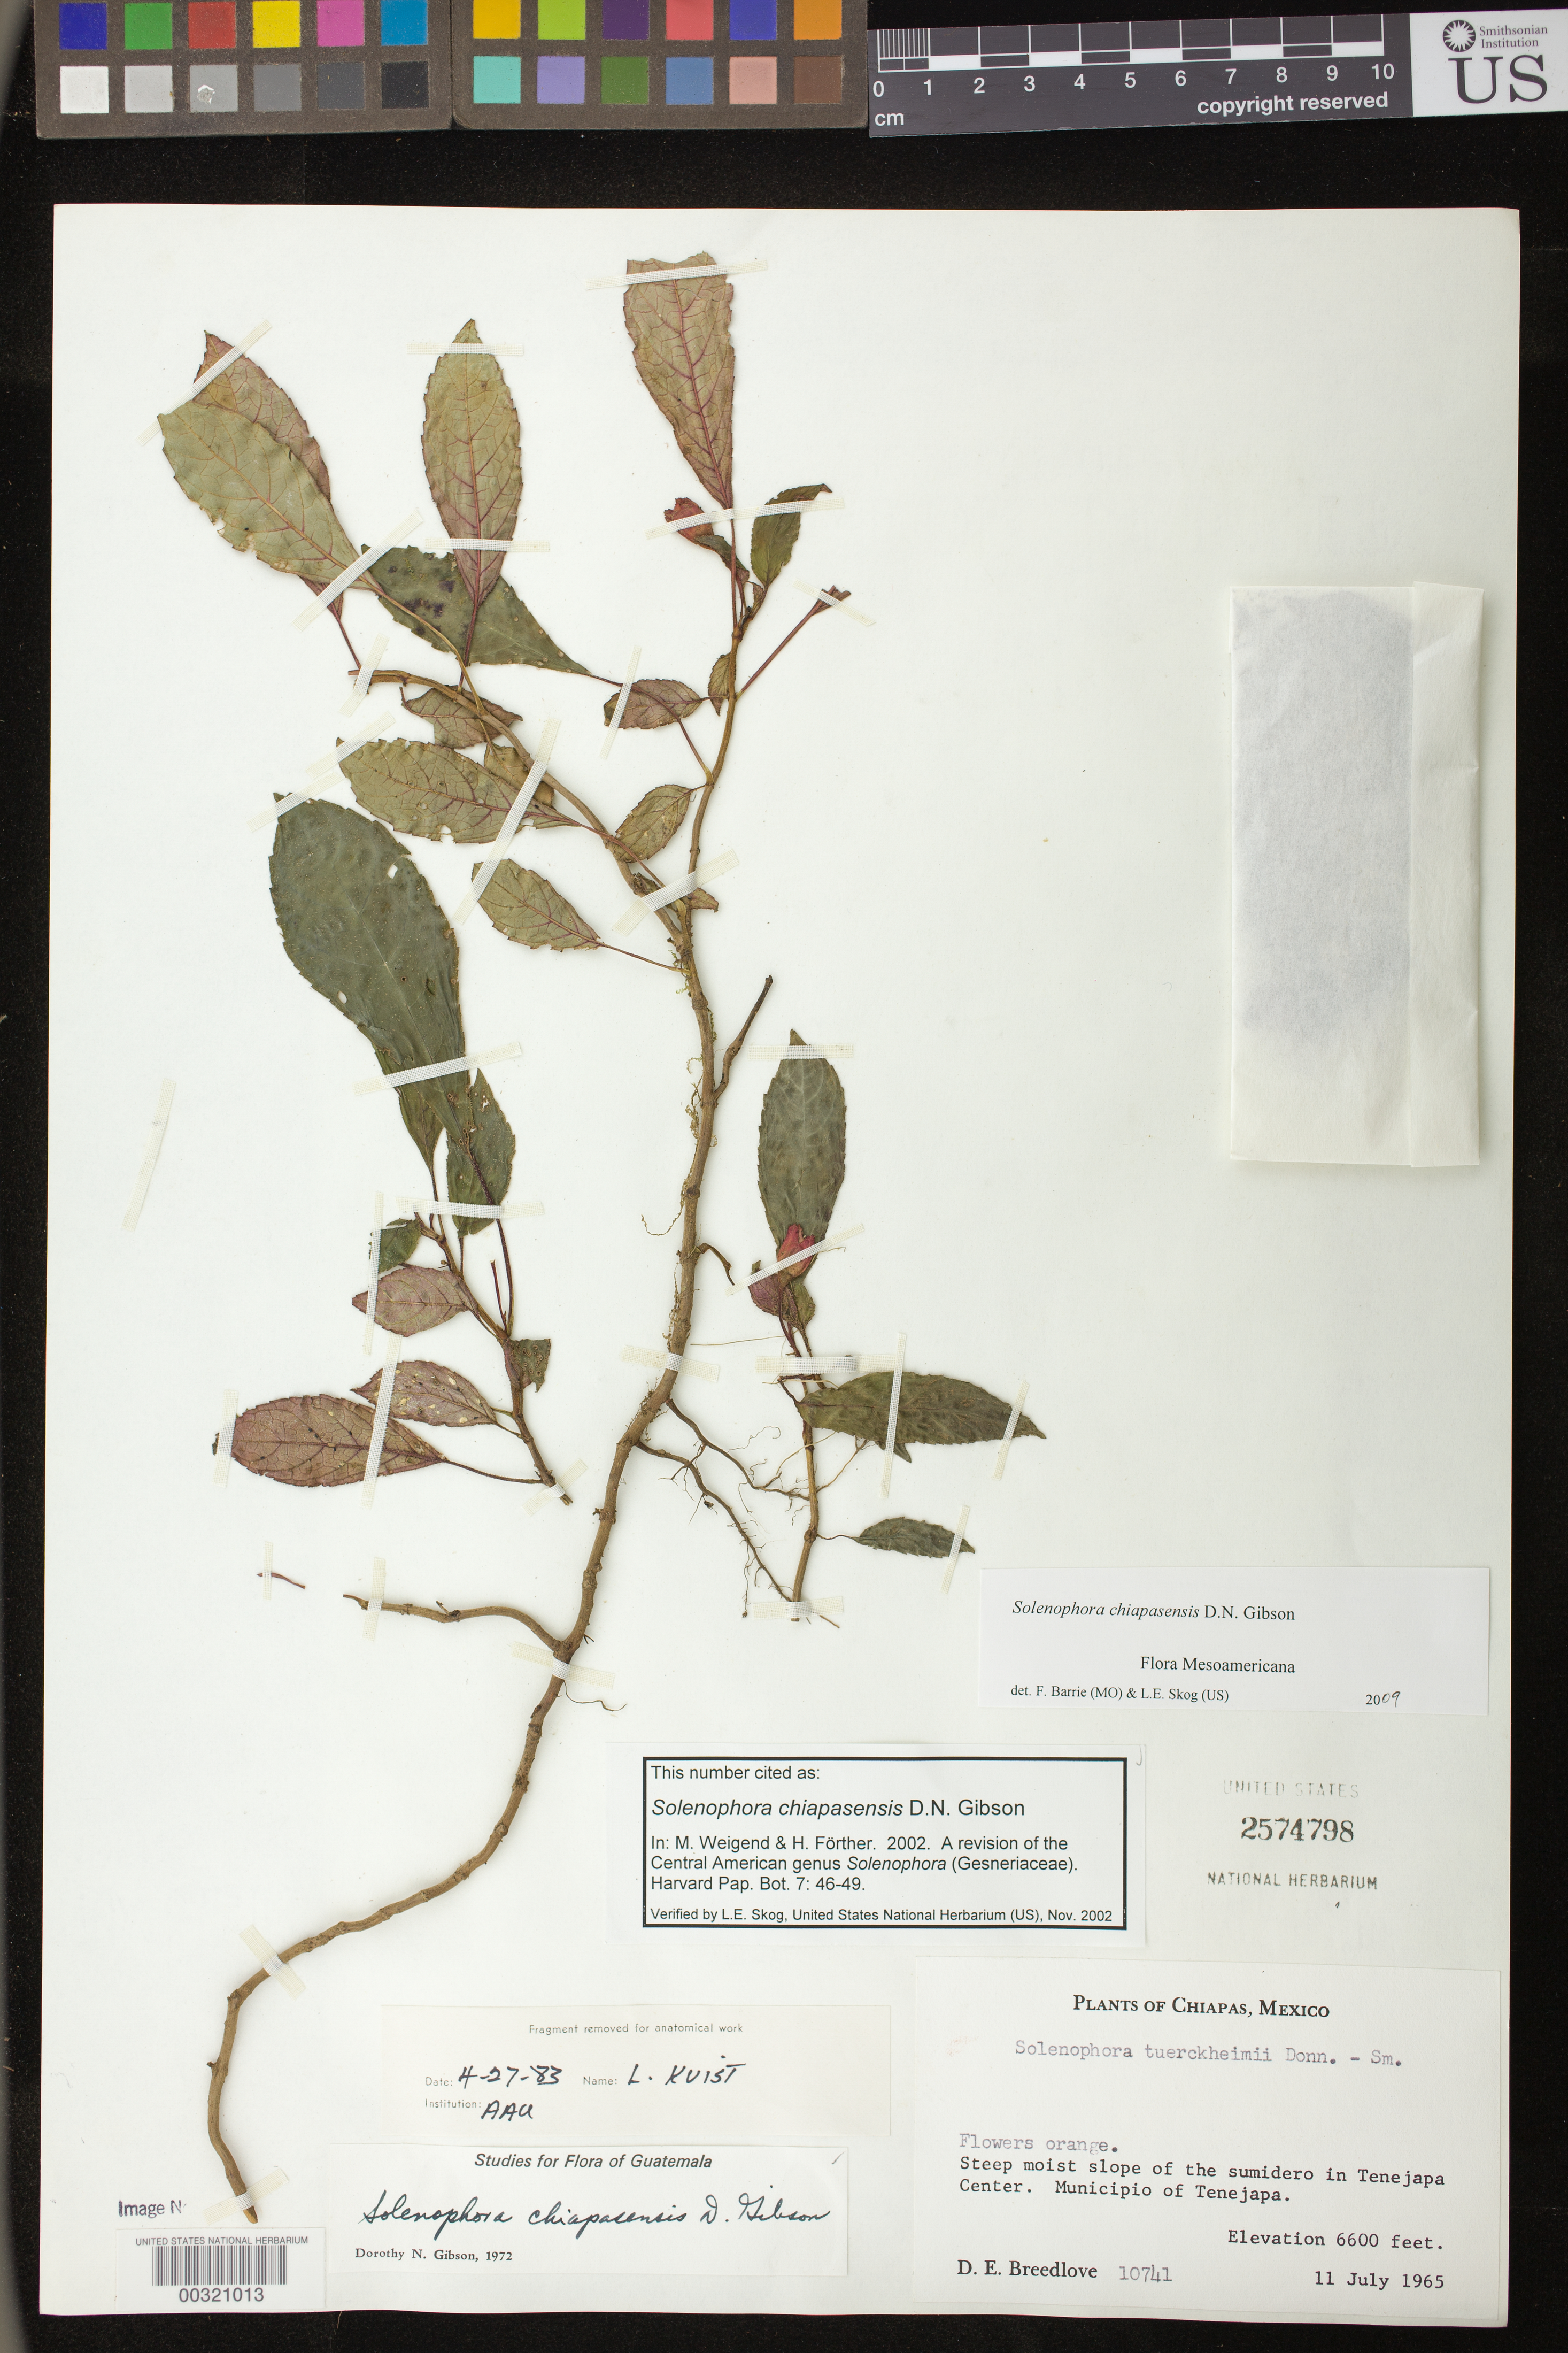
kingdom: Plantae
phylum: Tracheophyta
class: Magnoliopsida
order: Lamiales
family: Gesneriaceae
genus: Solenophora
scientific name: Solenophora chiapasensis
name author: D.N. Gibson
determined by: Weigend; Förther, Harald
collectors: D. E. Breedlove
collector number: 10741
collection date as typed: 11 Jul 1965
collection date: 1965-07-11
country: Mexico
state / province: Chiapas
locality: Mpio. of Tenejapa, sumidero in Tenejapa Center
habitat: Steep moist slope of the sumidero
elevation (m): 2012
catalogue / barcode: US 2574798